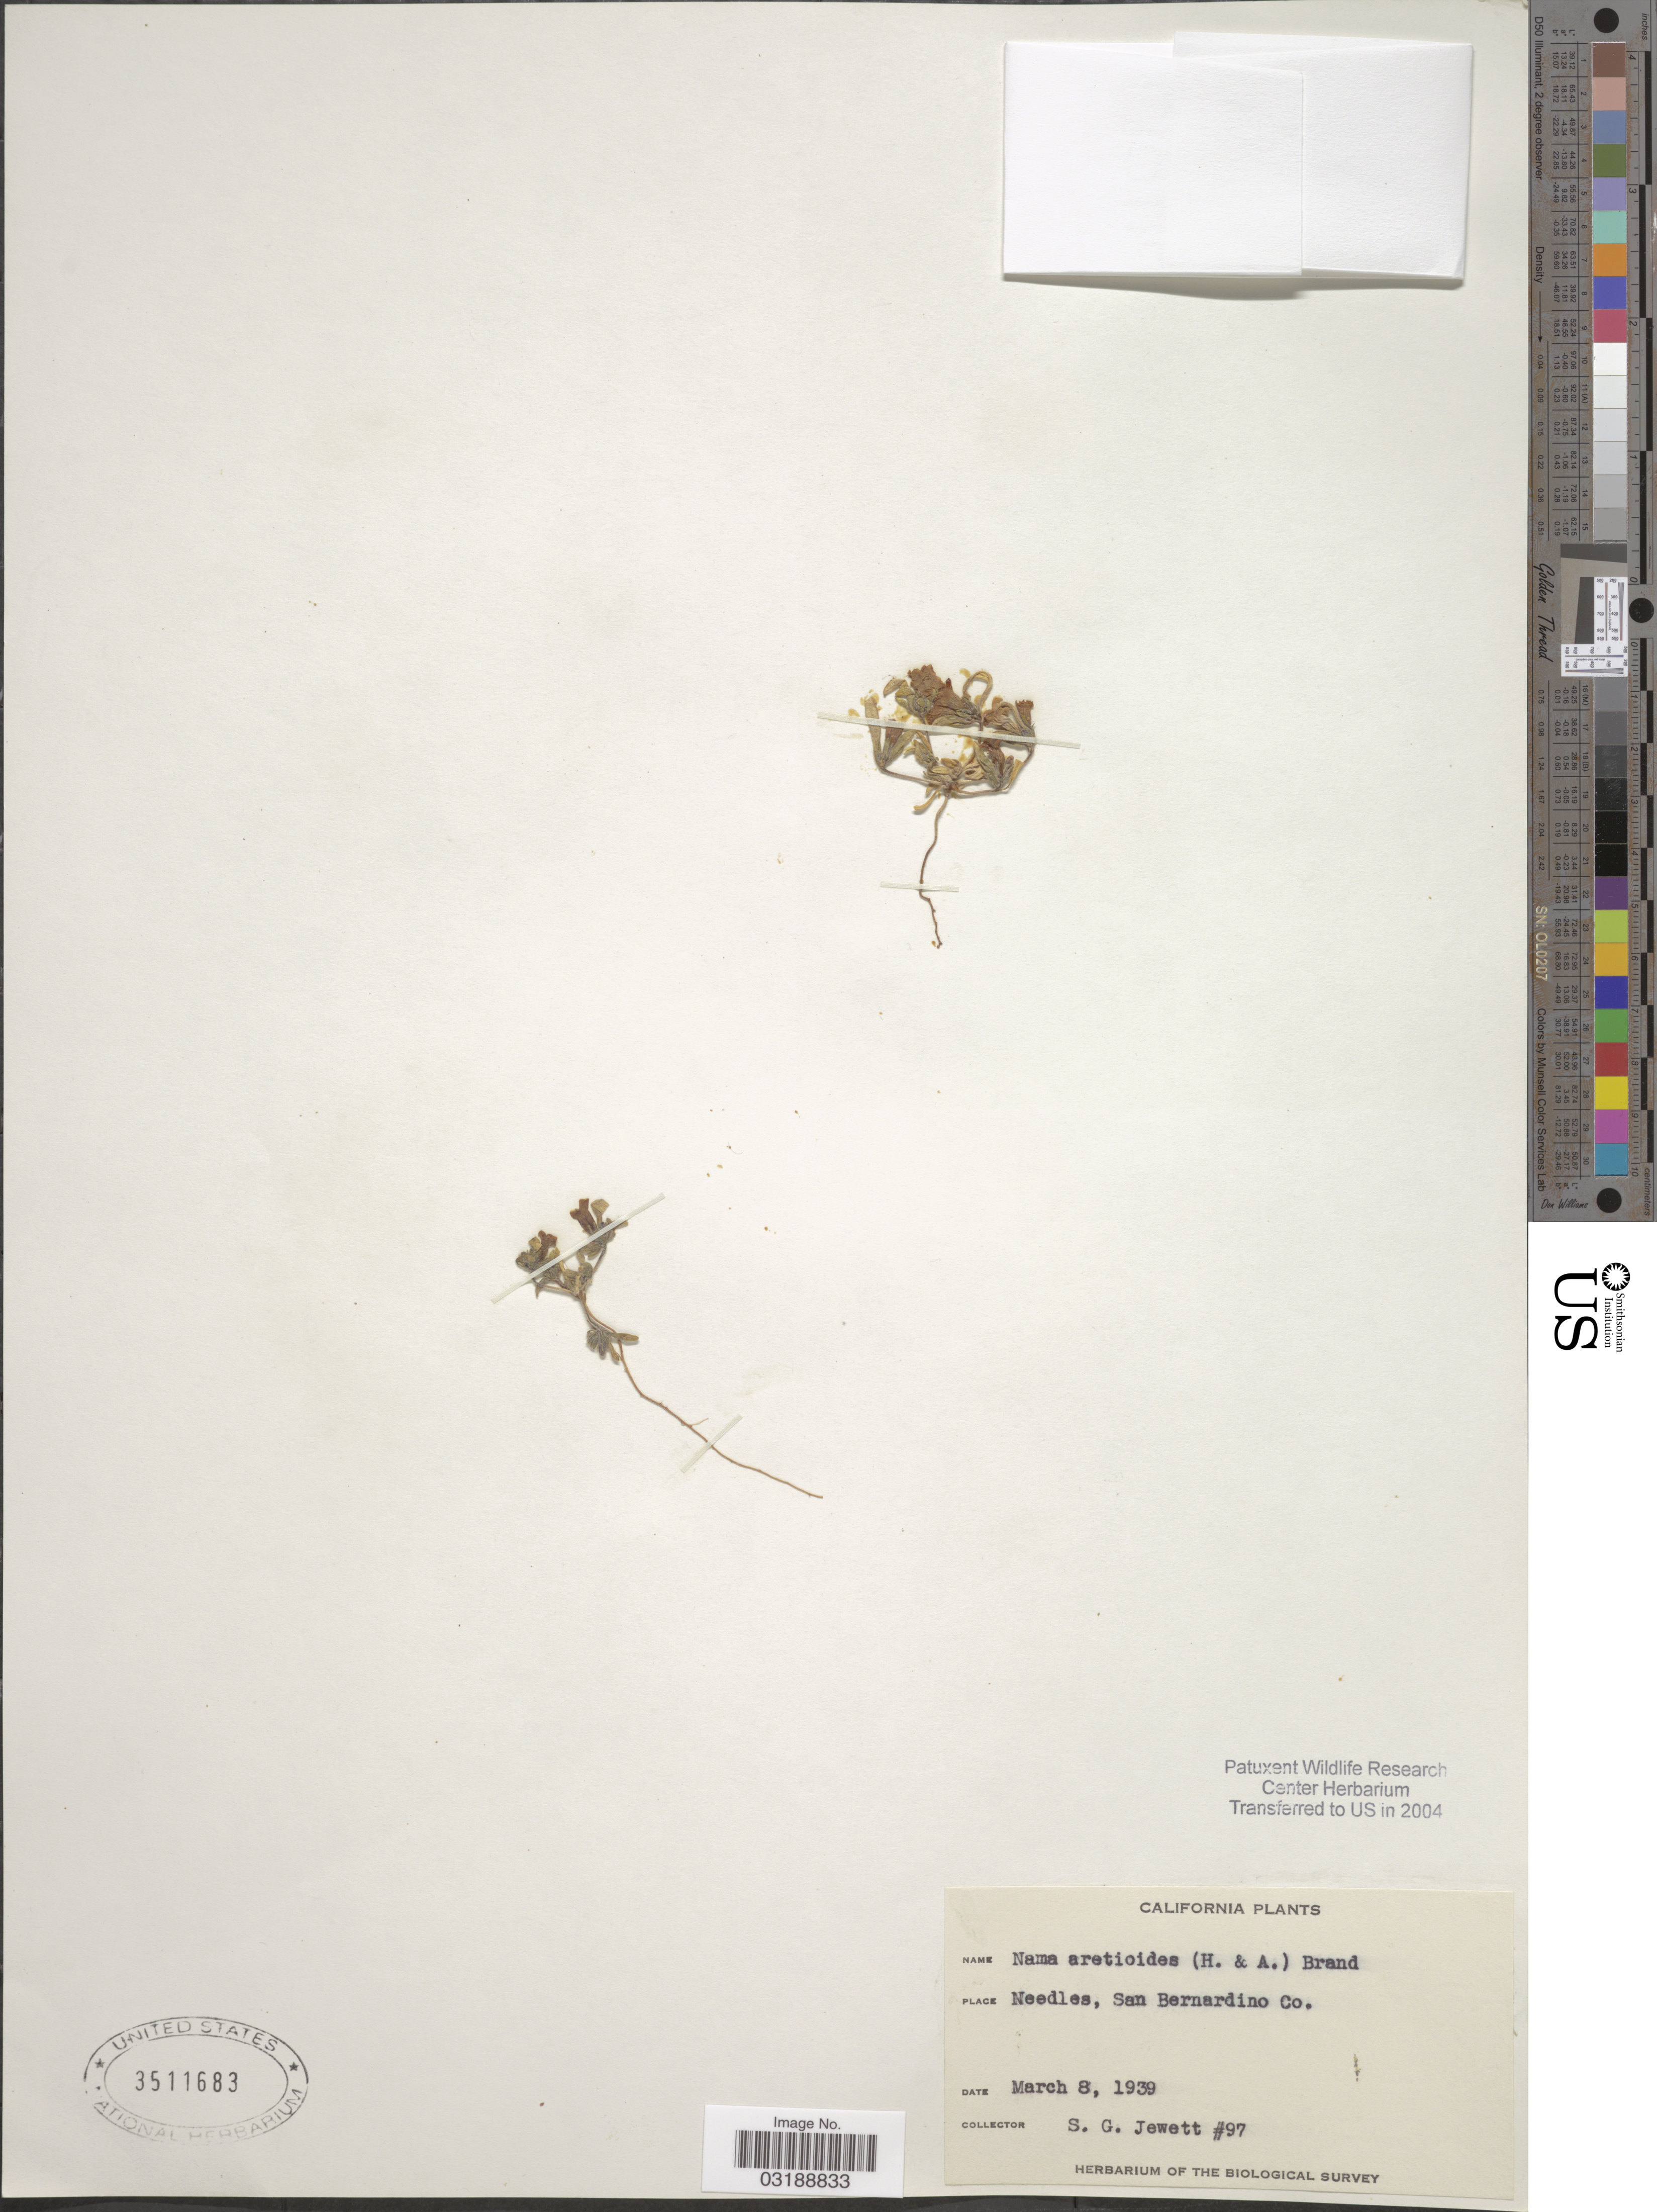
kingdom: Plantae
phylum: Tracheophyta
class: Magnoliopsida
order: Boraginales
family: Namaceae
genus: Nama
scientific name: Nama aretioides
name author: (Hook. & Arn.) Brand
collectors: S. Jewett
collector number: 97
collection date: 1939-03-08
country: United States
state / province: California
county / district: San Bernardino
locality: Needles, San Bernardino Co.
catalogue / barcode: US 3511683